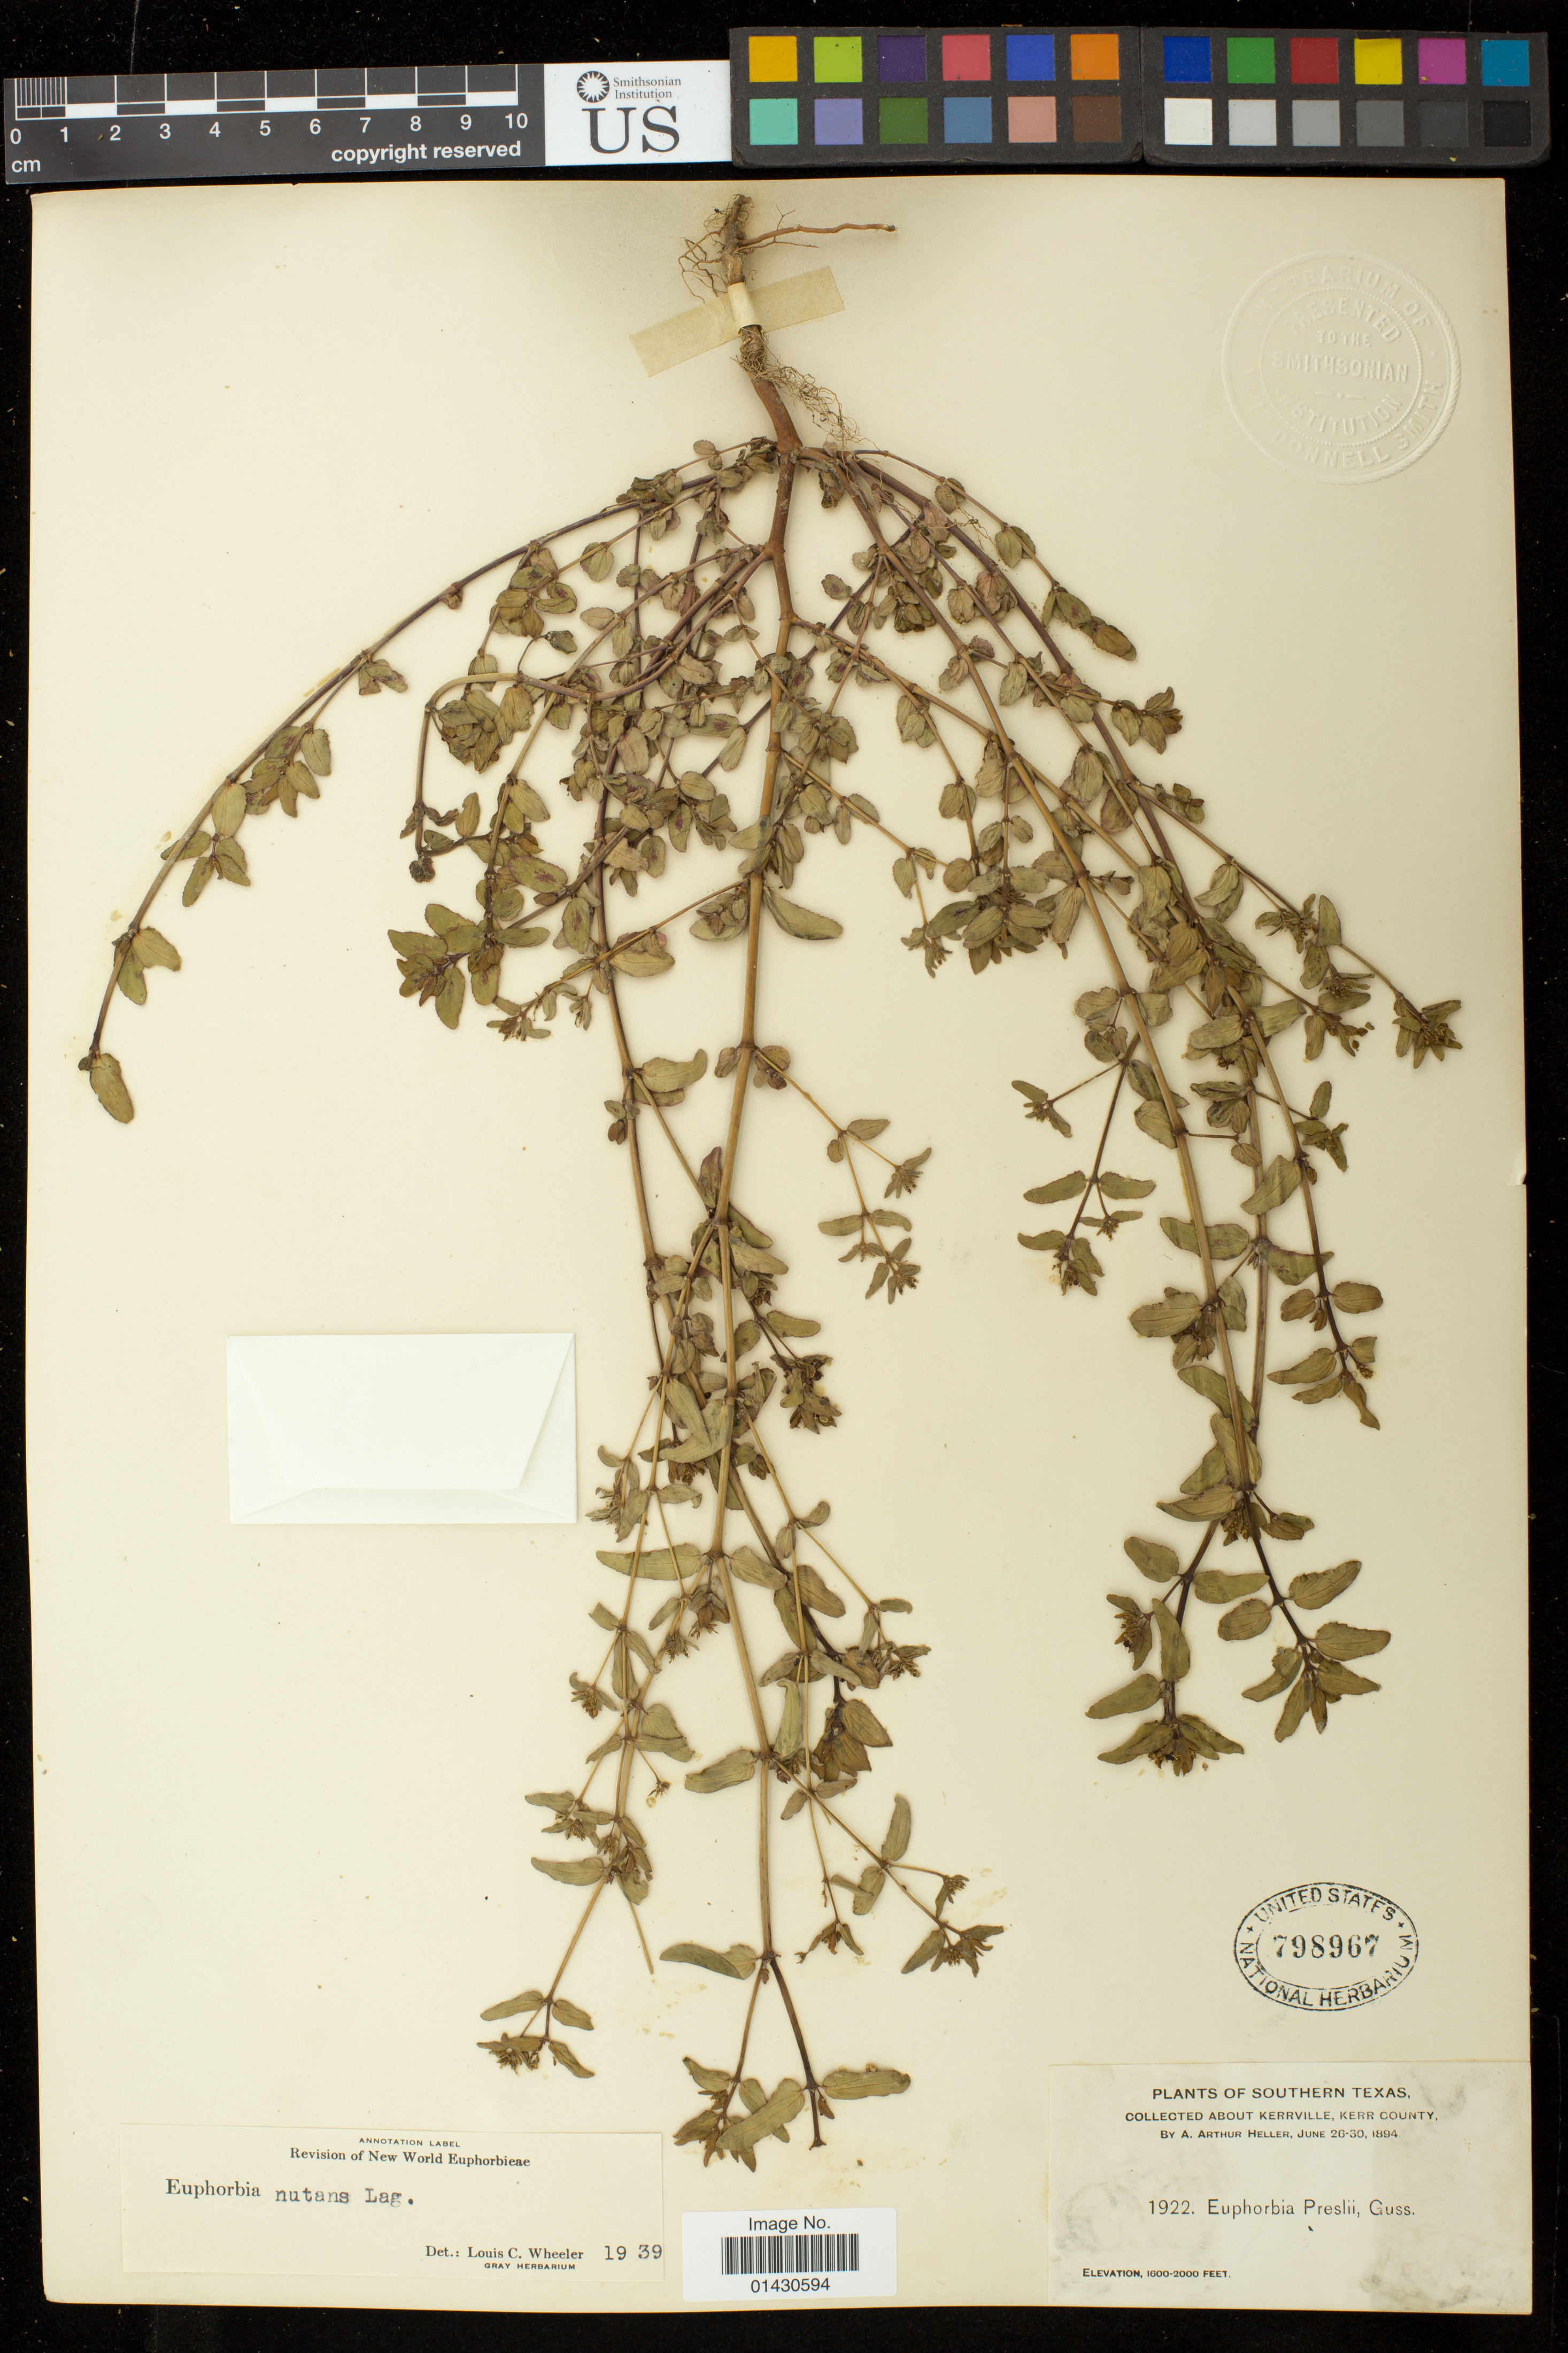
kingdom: Plantae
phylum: Tracheophyta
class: Magnoliopsida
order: Malpighiales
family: Euphorbiaceae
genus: Euphorbia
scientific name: Euphorbia maculata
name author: L.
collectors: A. A. Heller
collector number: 1922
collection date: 1894-06-26/1894-06-30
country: United States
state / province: Texas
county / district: Kerr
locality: Kerrville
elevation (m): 488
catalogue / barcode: US 798967